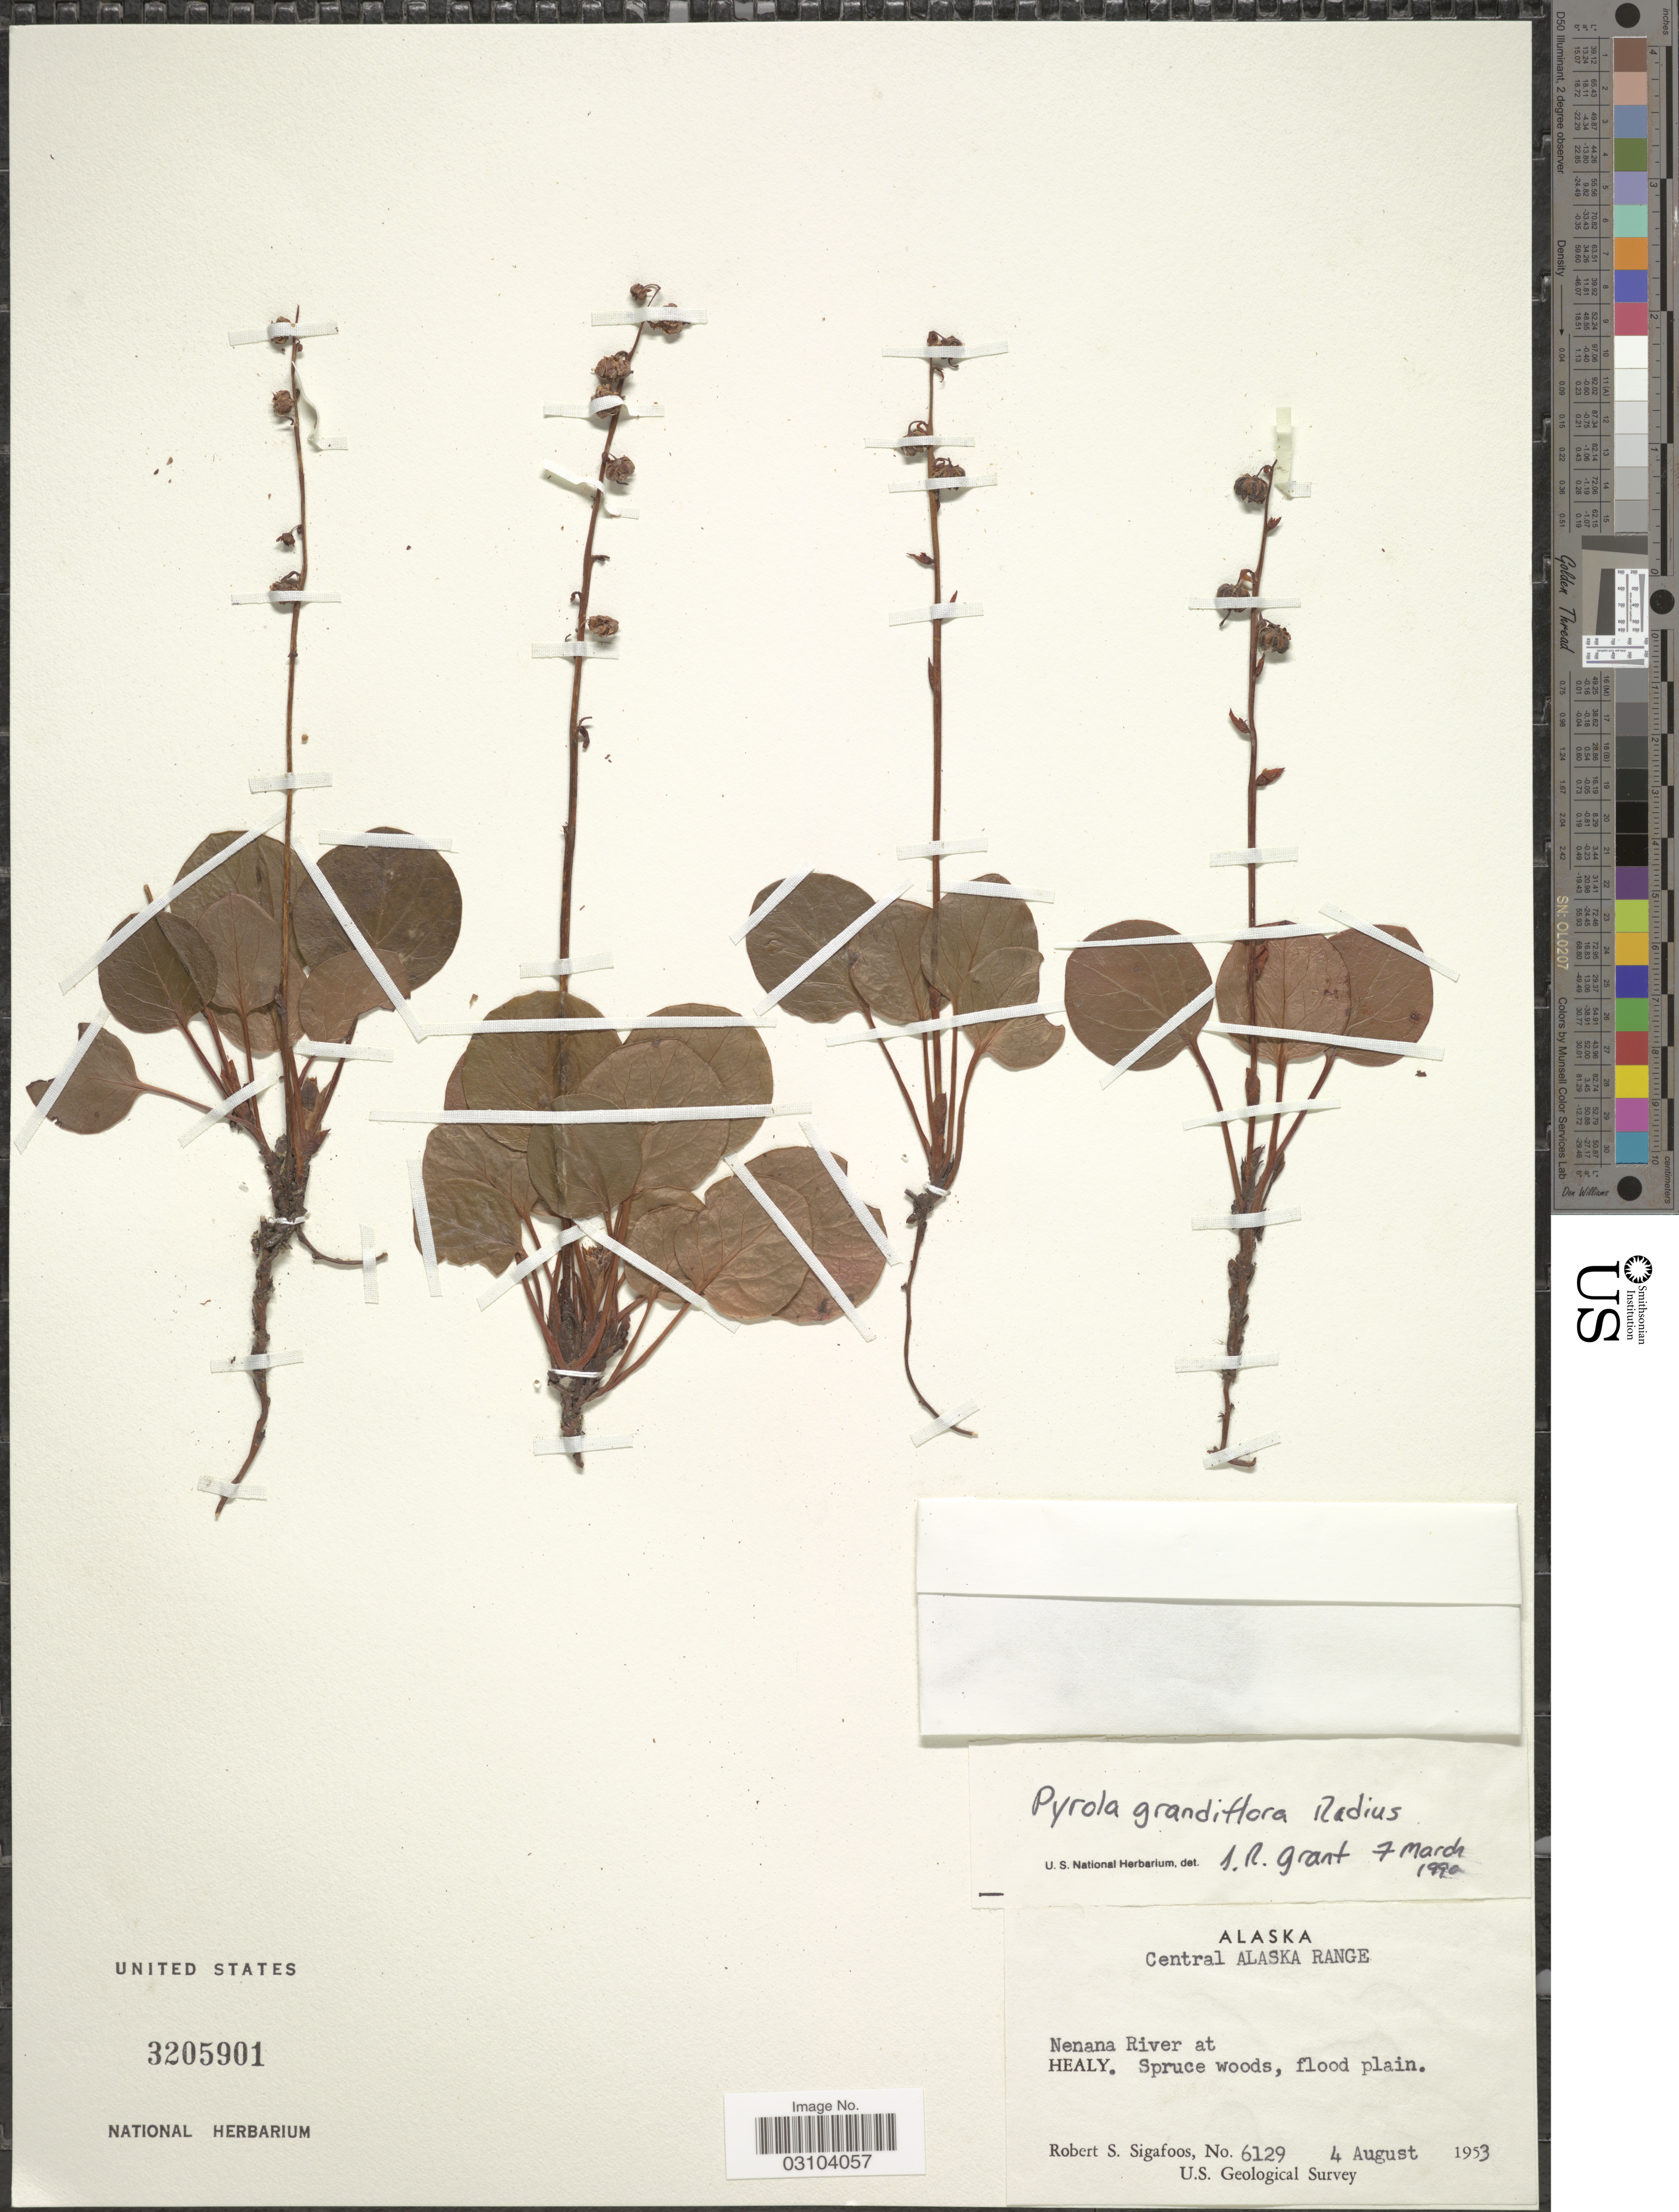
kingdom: Plantae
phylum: Tracheophyta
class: Magnoliopsida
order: Ericales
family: Ericaceae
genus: Pyrola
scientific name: Pyrola grandiflora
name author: Radius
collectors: R. Sigafoos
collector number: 6129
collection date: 1953-08-04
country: United States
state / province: Alaska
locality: Central Alaska Range. Nenana River at Healy.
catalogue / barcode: US 3205901